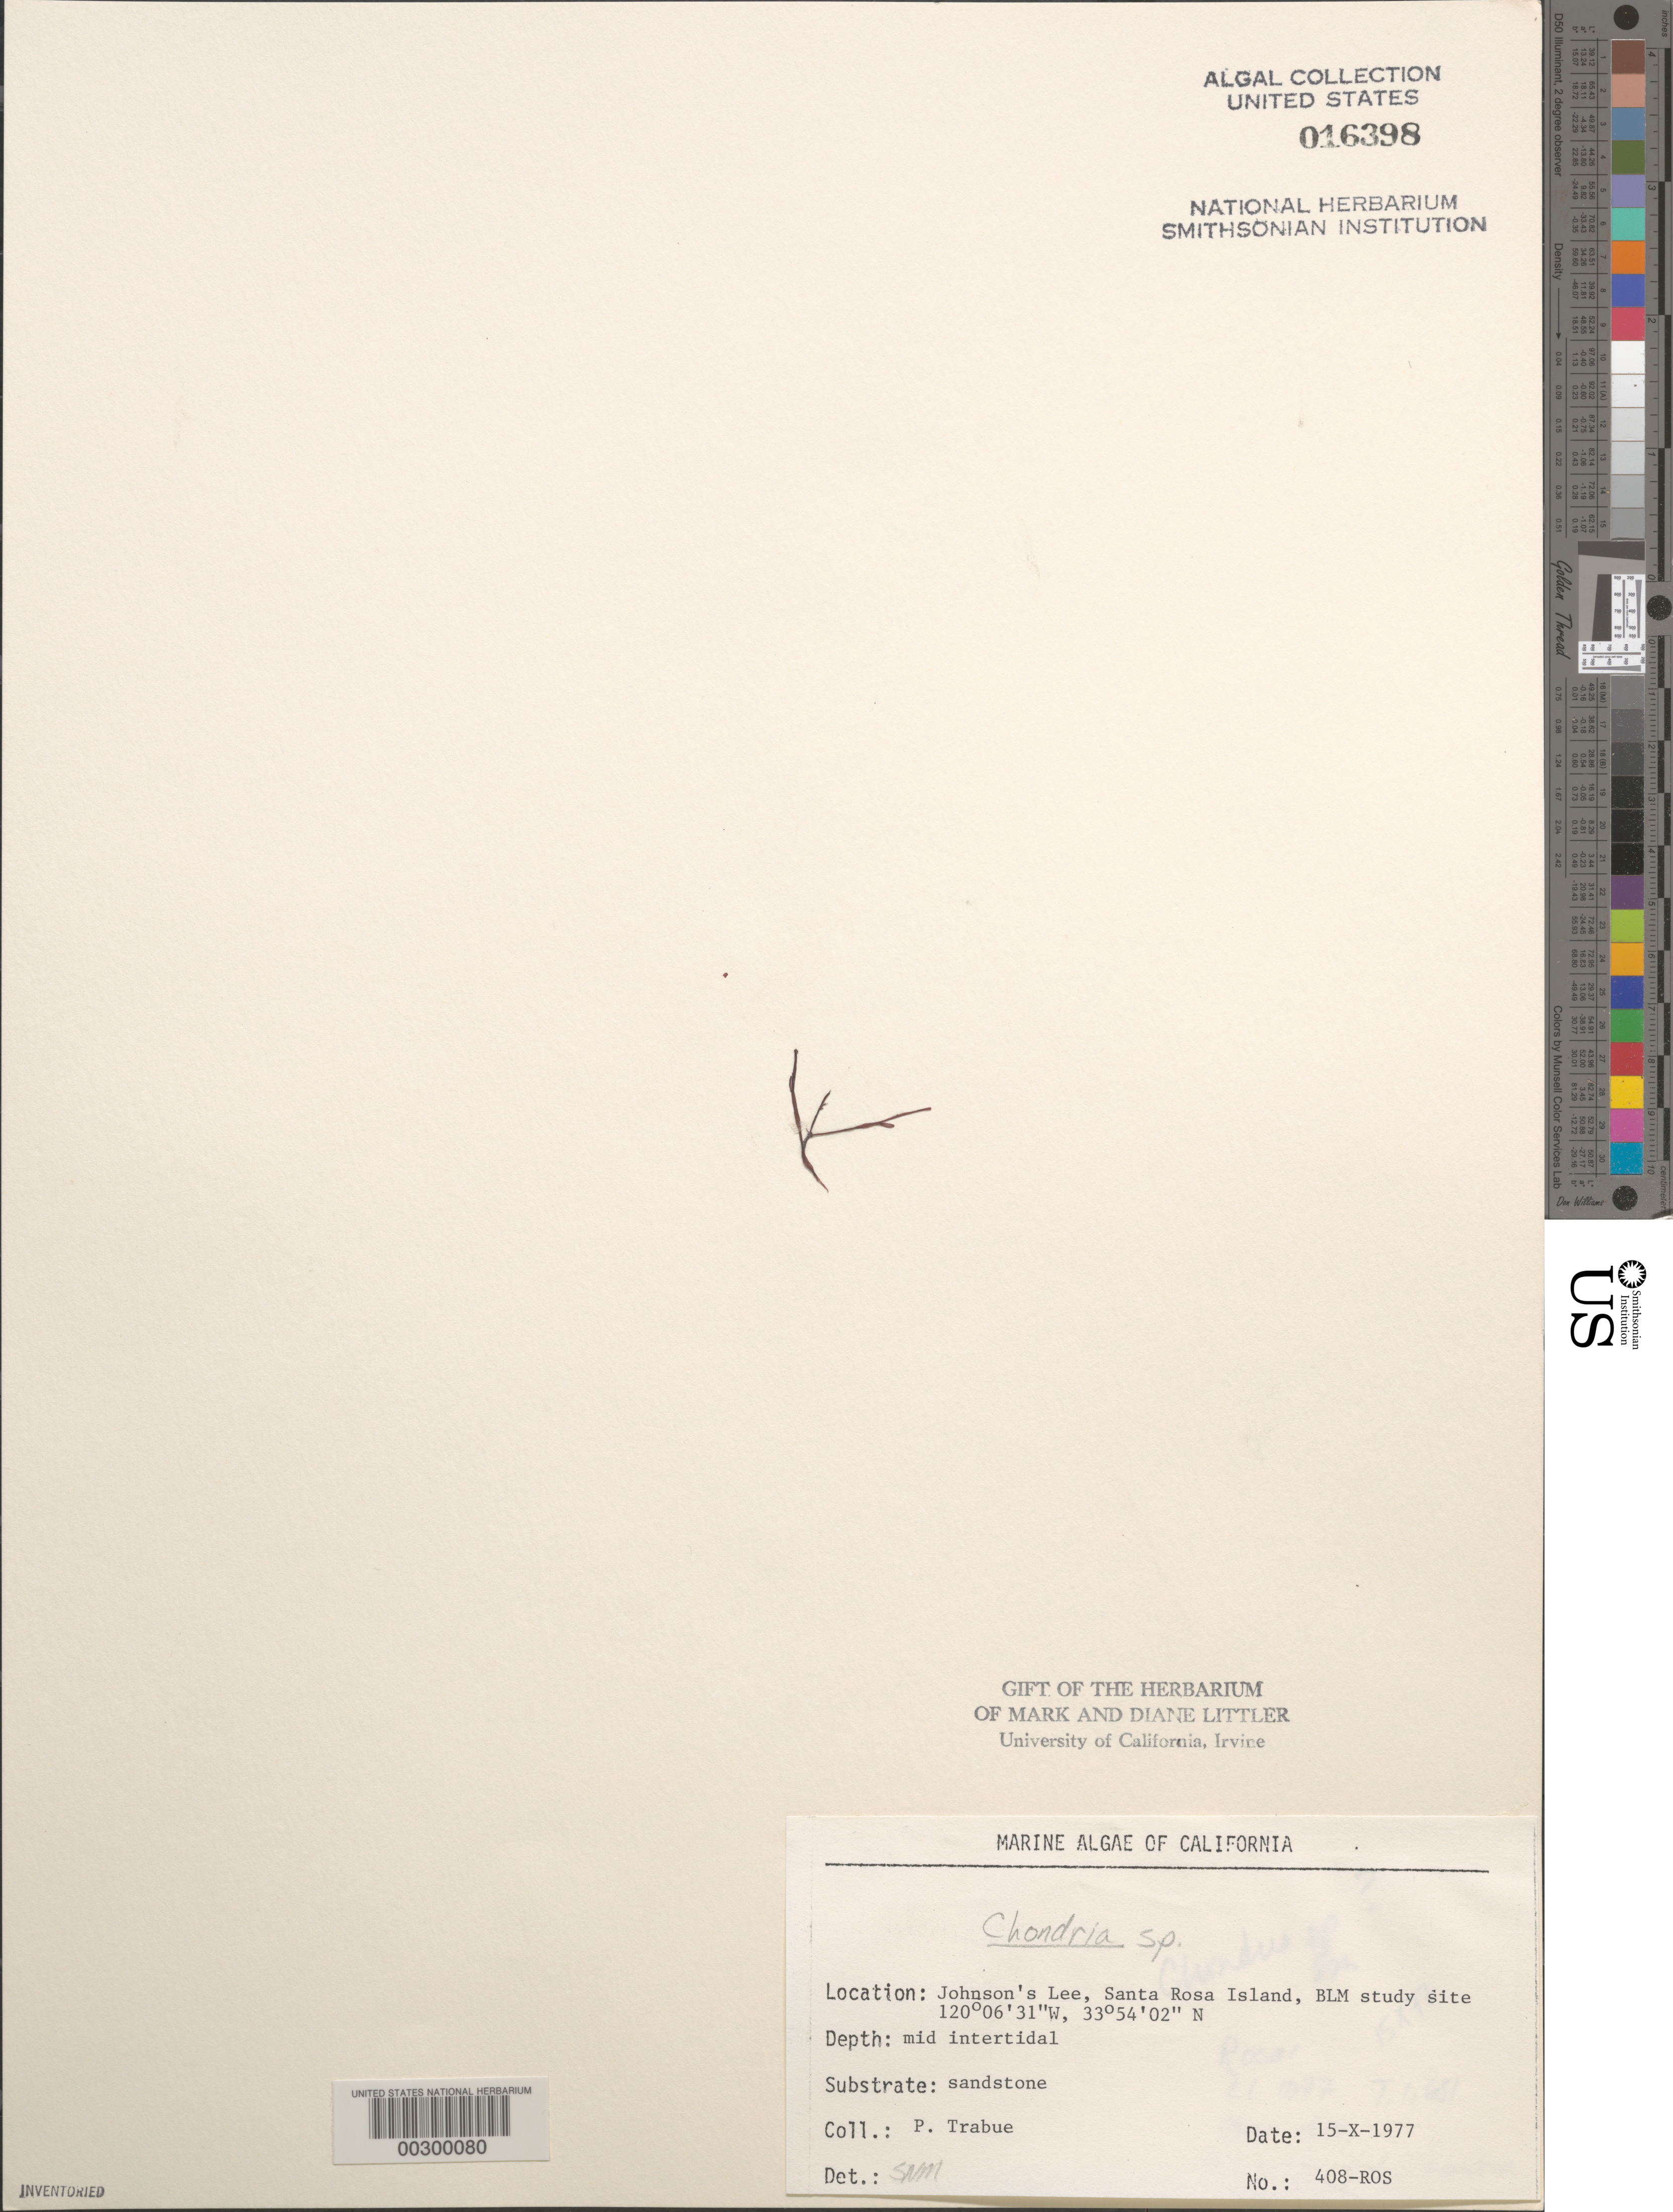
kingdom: Plantae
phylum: Rhodophyta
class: Florideophyceae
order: Ceramiales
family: Rhodomelaceae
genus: Chondria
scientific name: Chondria sp.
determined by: Murray, S. N.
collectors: P. J. Trabue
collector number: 408-ROS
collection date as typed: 15 Oct 1977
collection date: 1977-10-15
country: United States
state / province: California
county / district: Santa Barbara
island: Santa Rosa Island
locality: Johnson's Lee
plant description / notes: BLM-SOCALBIGHT Rocky Intertidal Survey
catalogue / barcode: US 16398